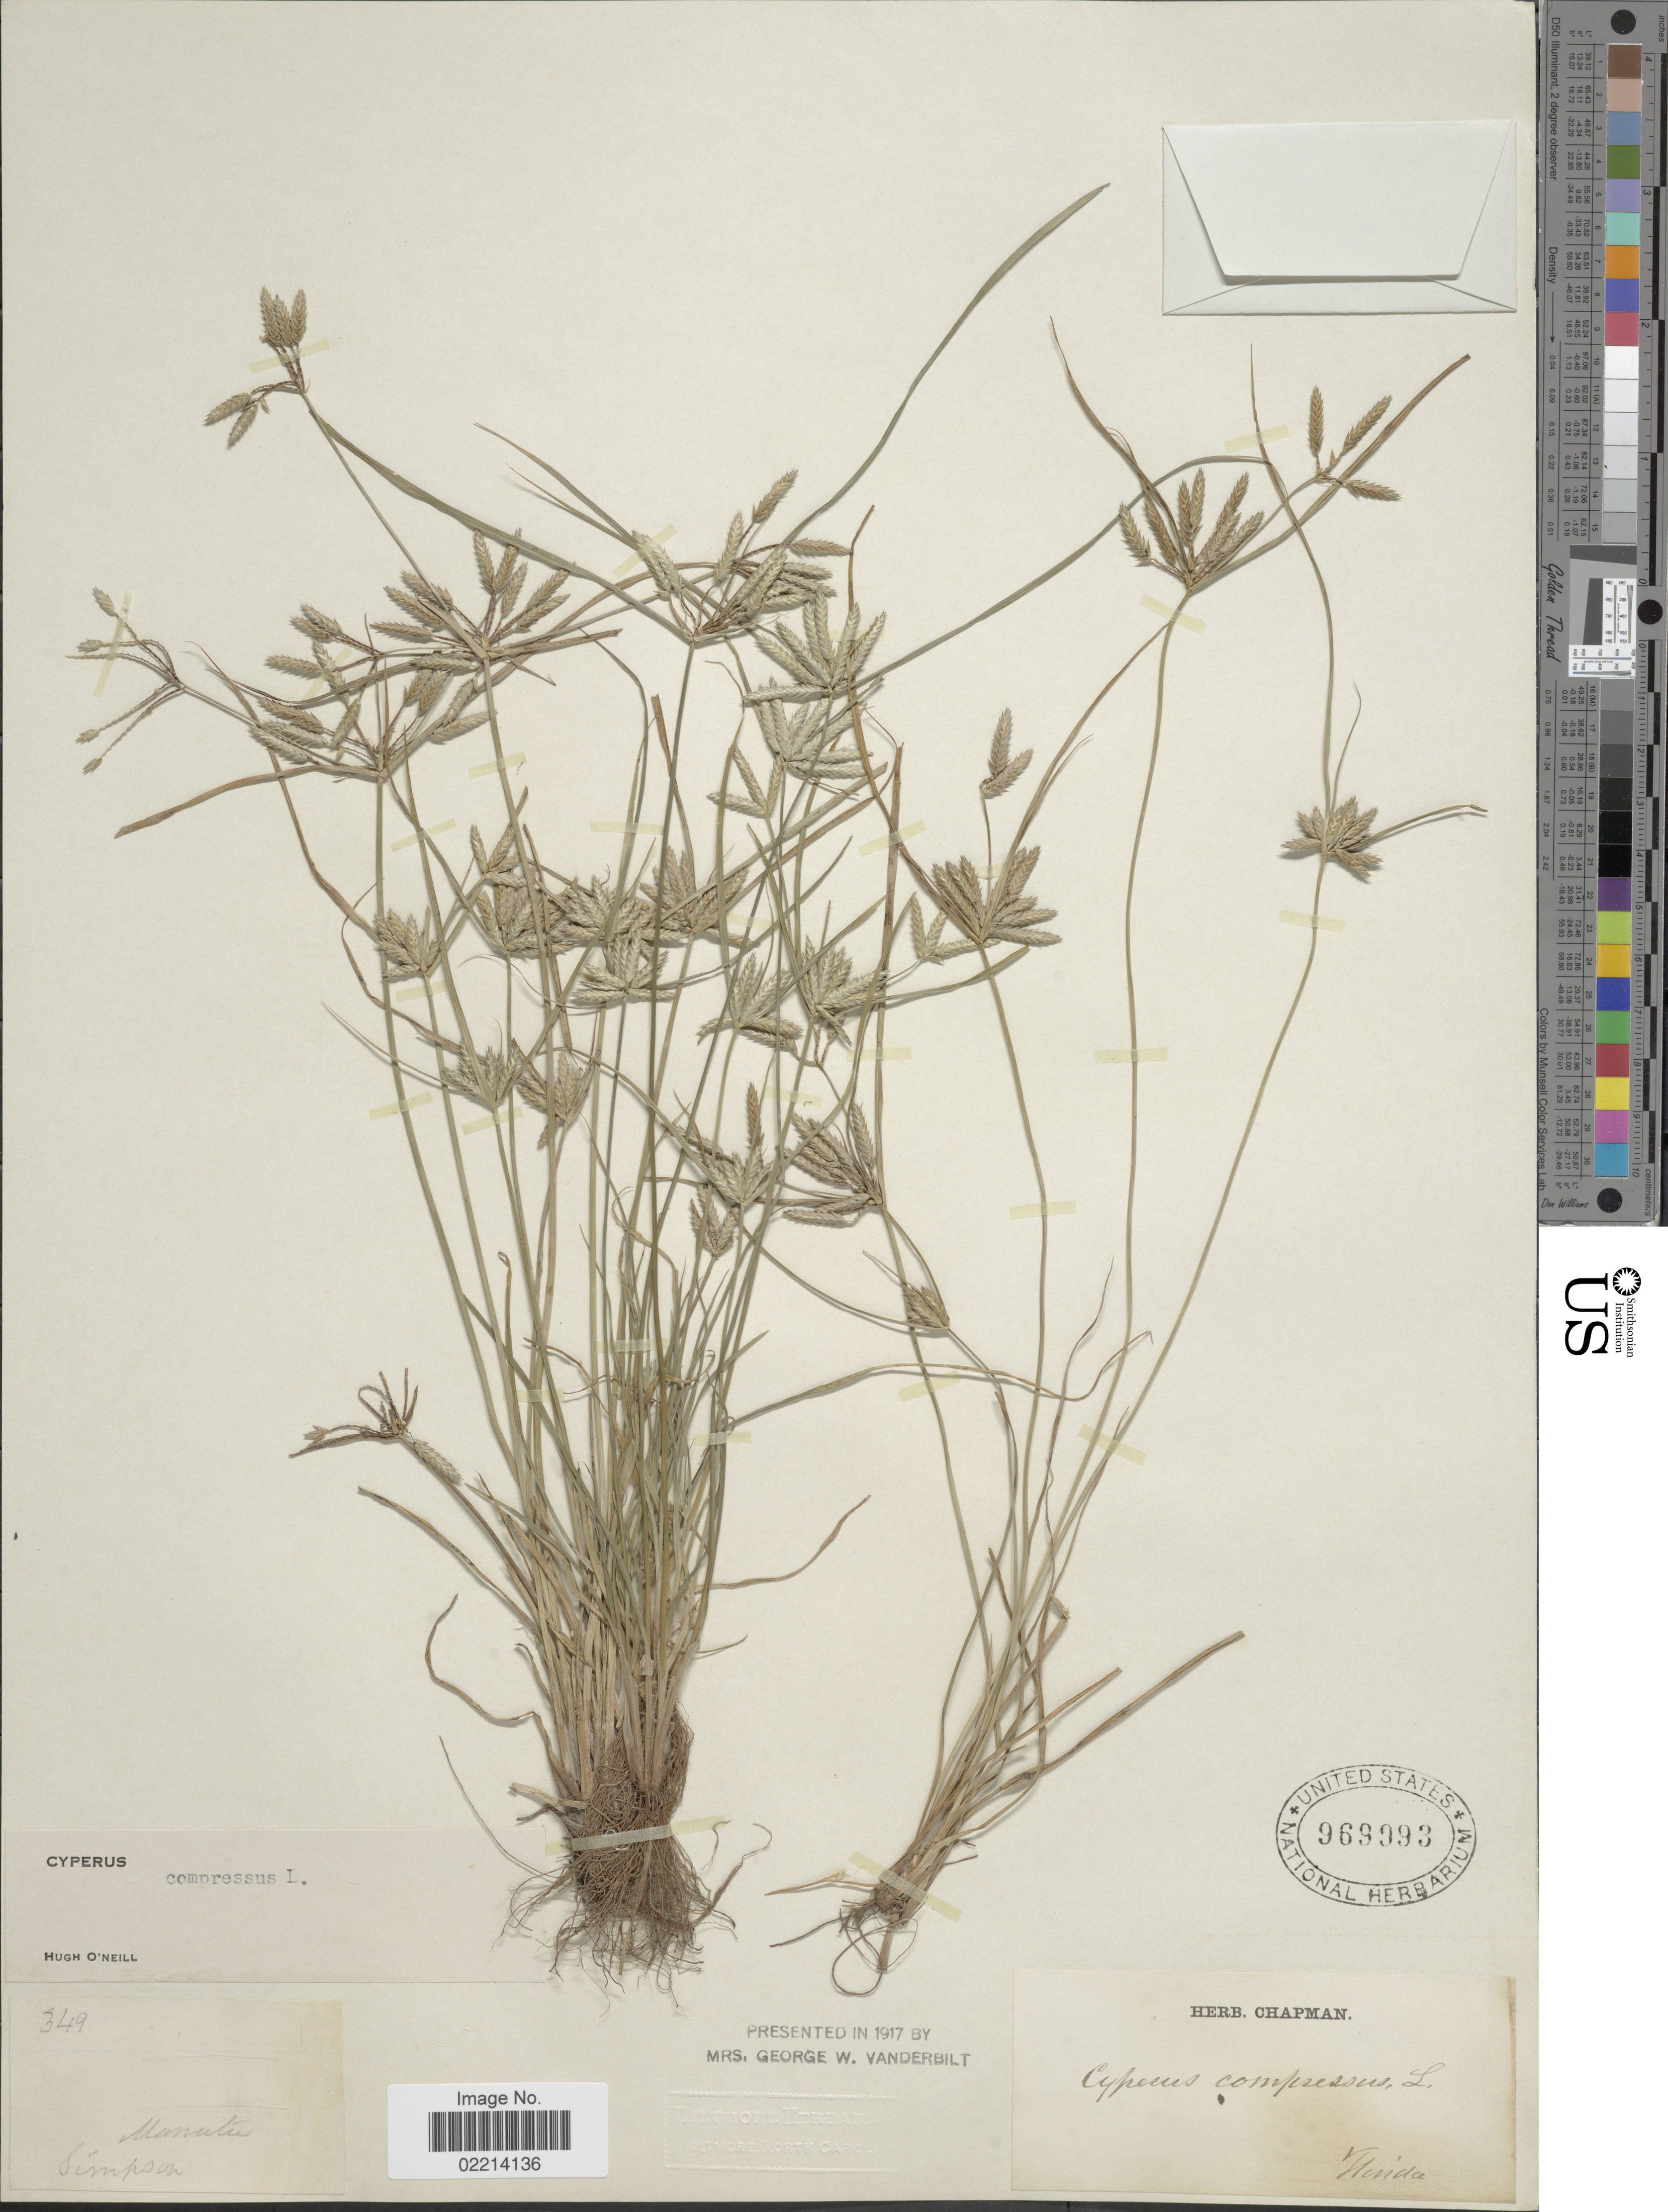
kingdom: Plantae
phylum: Tracheophyta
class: Liliopsida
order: Poales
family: Cyperaceae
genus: Cyperus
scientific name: Cyperus compressus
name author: L.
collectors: ex herb. Chapman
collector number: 349 ?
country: United States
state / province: Florida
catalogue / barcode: US 969993